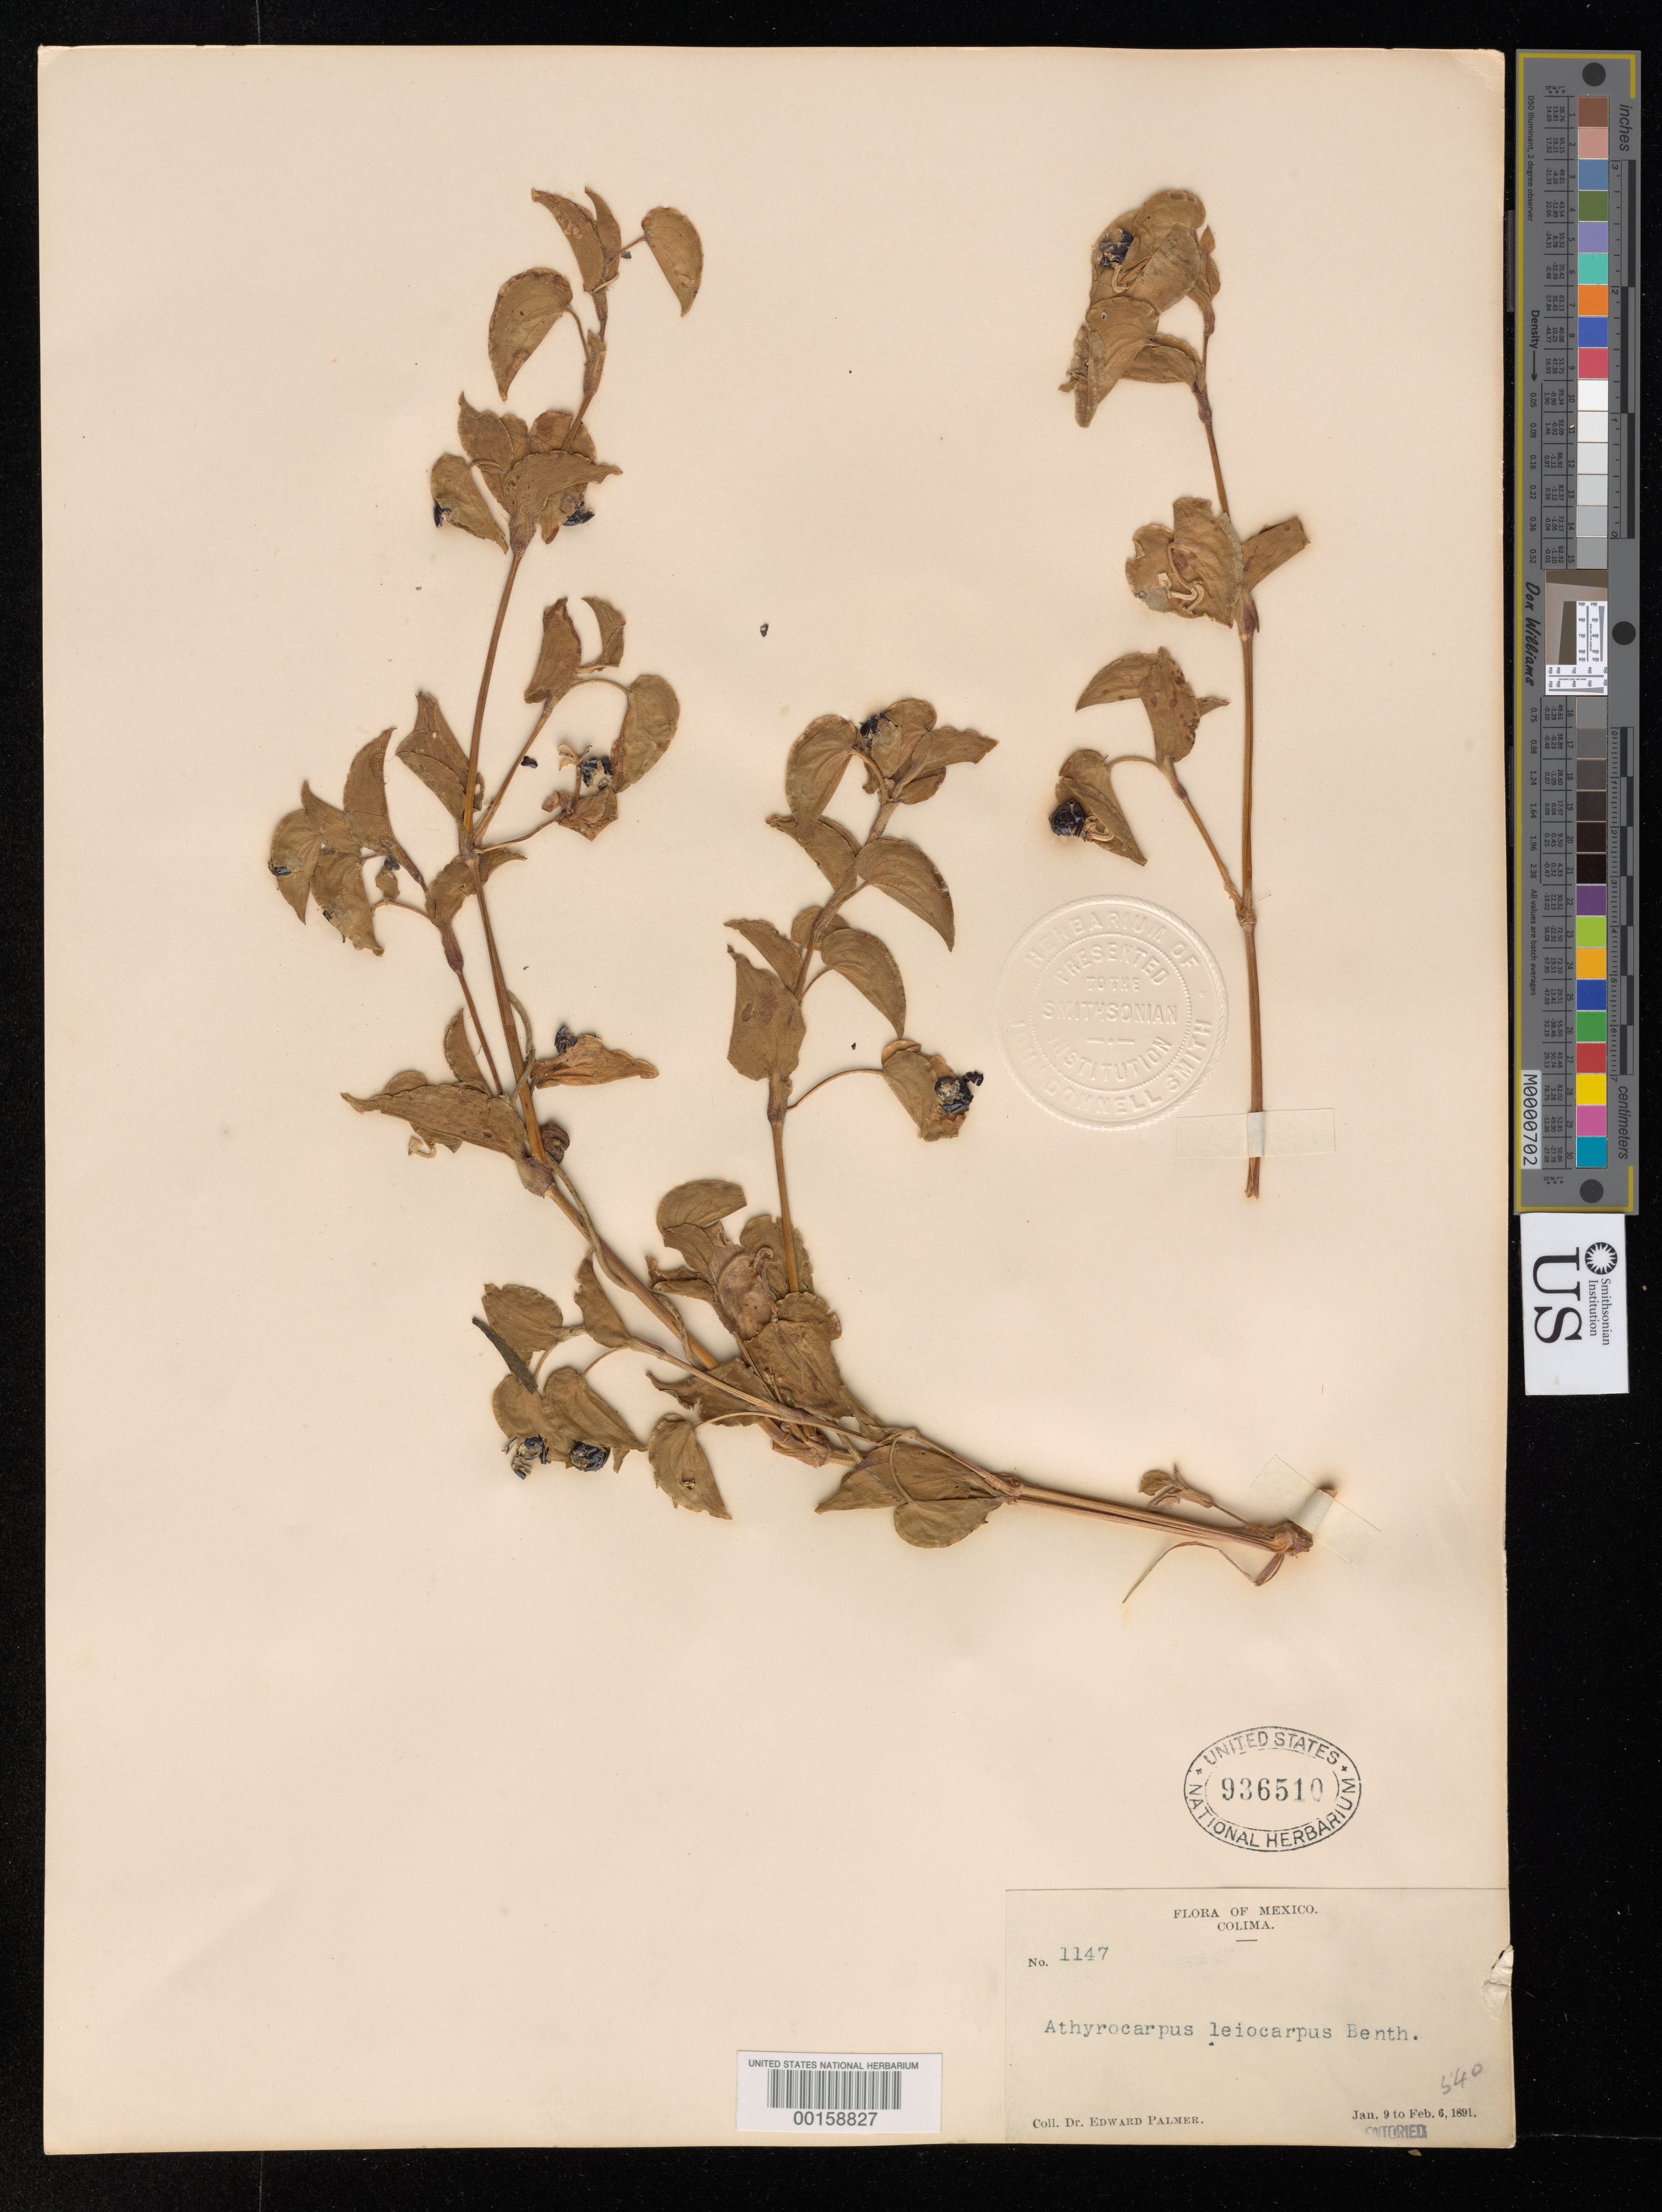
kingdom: Plantae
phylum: Tracheophyta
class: Liliopsida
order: Commelinales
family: Commelinaceae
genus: Commelina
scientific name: Commelina leiocarpa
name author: Benth.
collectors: E. Palmer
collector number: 1147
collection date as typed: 09 Jan 1891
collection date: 1891-01-09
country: Mexico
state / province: Colima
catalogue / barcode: US 936510